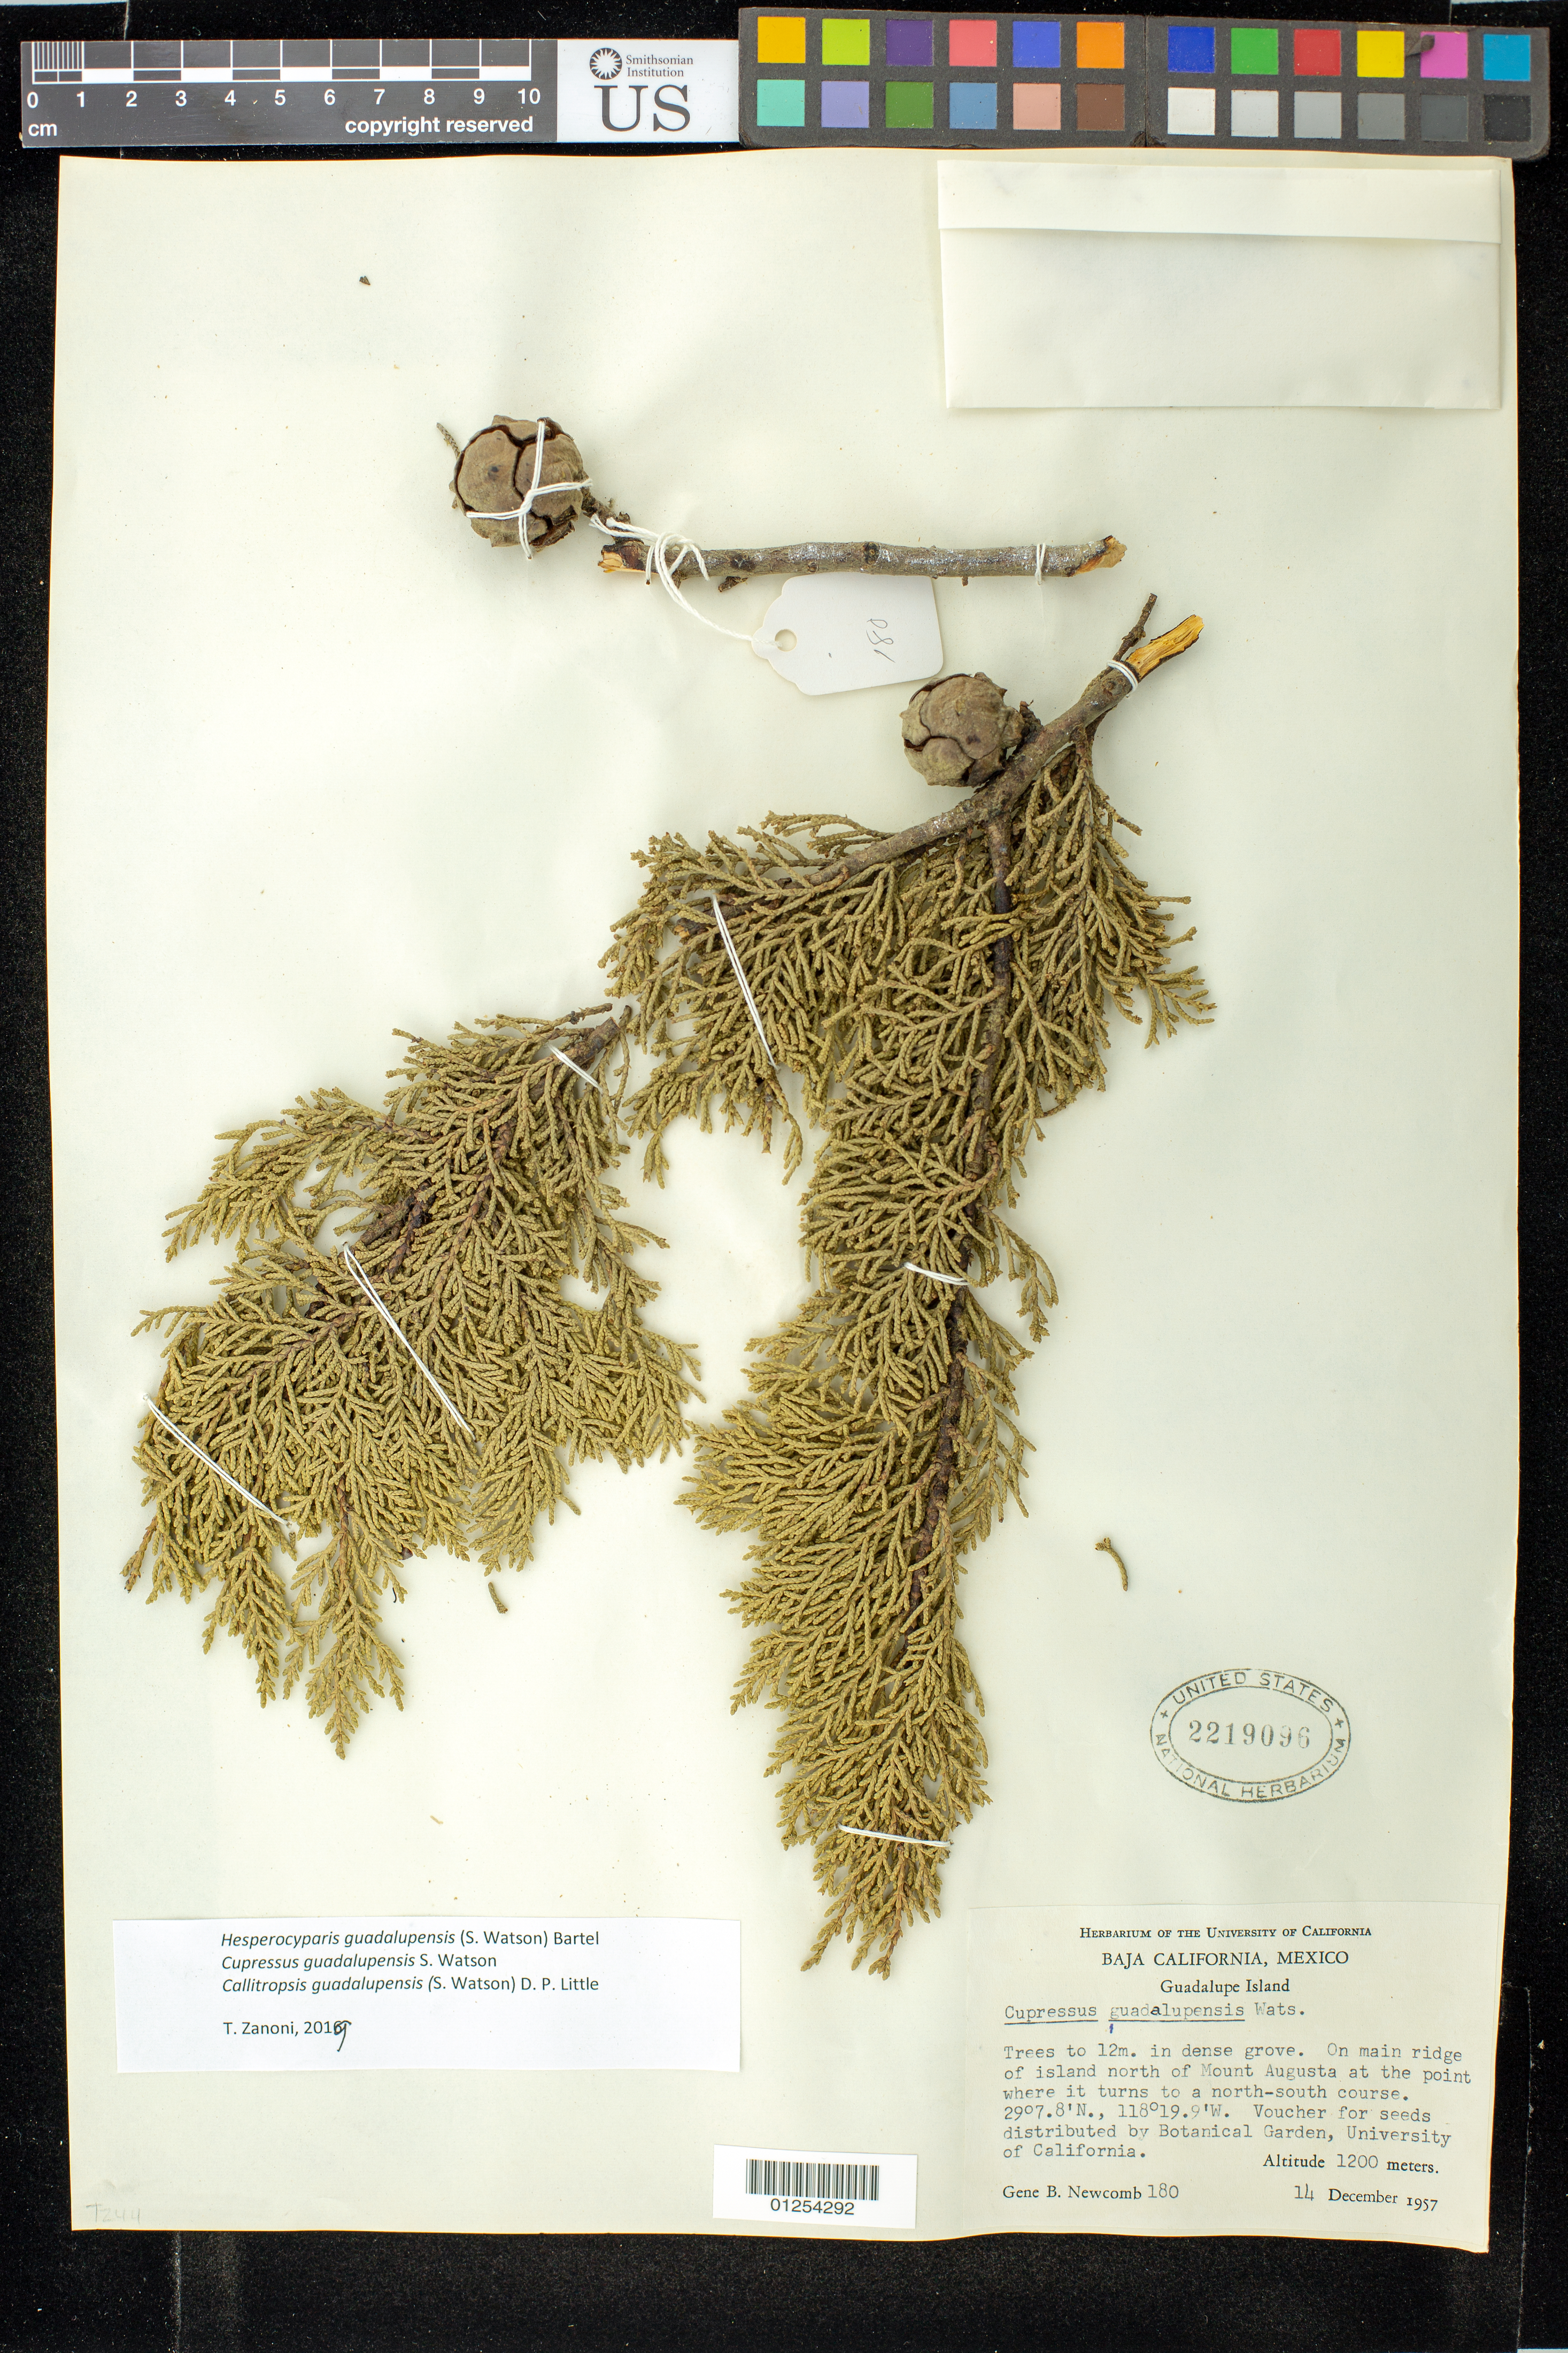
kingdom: Plantae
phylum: Tracheophyta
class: Pinopsida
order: Pinales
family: Cupressaceae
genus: Hesperocyparis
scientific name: Hesperocyparis guadalupensis (S. Watson) Bartel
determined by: Zanoni, T. A., (NY), New York Botanical Garden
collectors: G. B. Newcomb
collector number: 180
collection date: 1957-12-14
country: Mexico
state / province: Baja California Norte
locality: Guadalupe Island, On main ridge of island north of Mount Augusta at the point where it turns to a north-south course.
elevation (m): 1200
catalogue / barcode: US 2219096